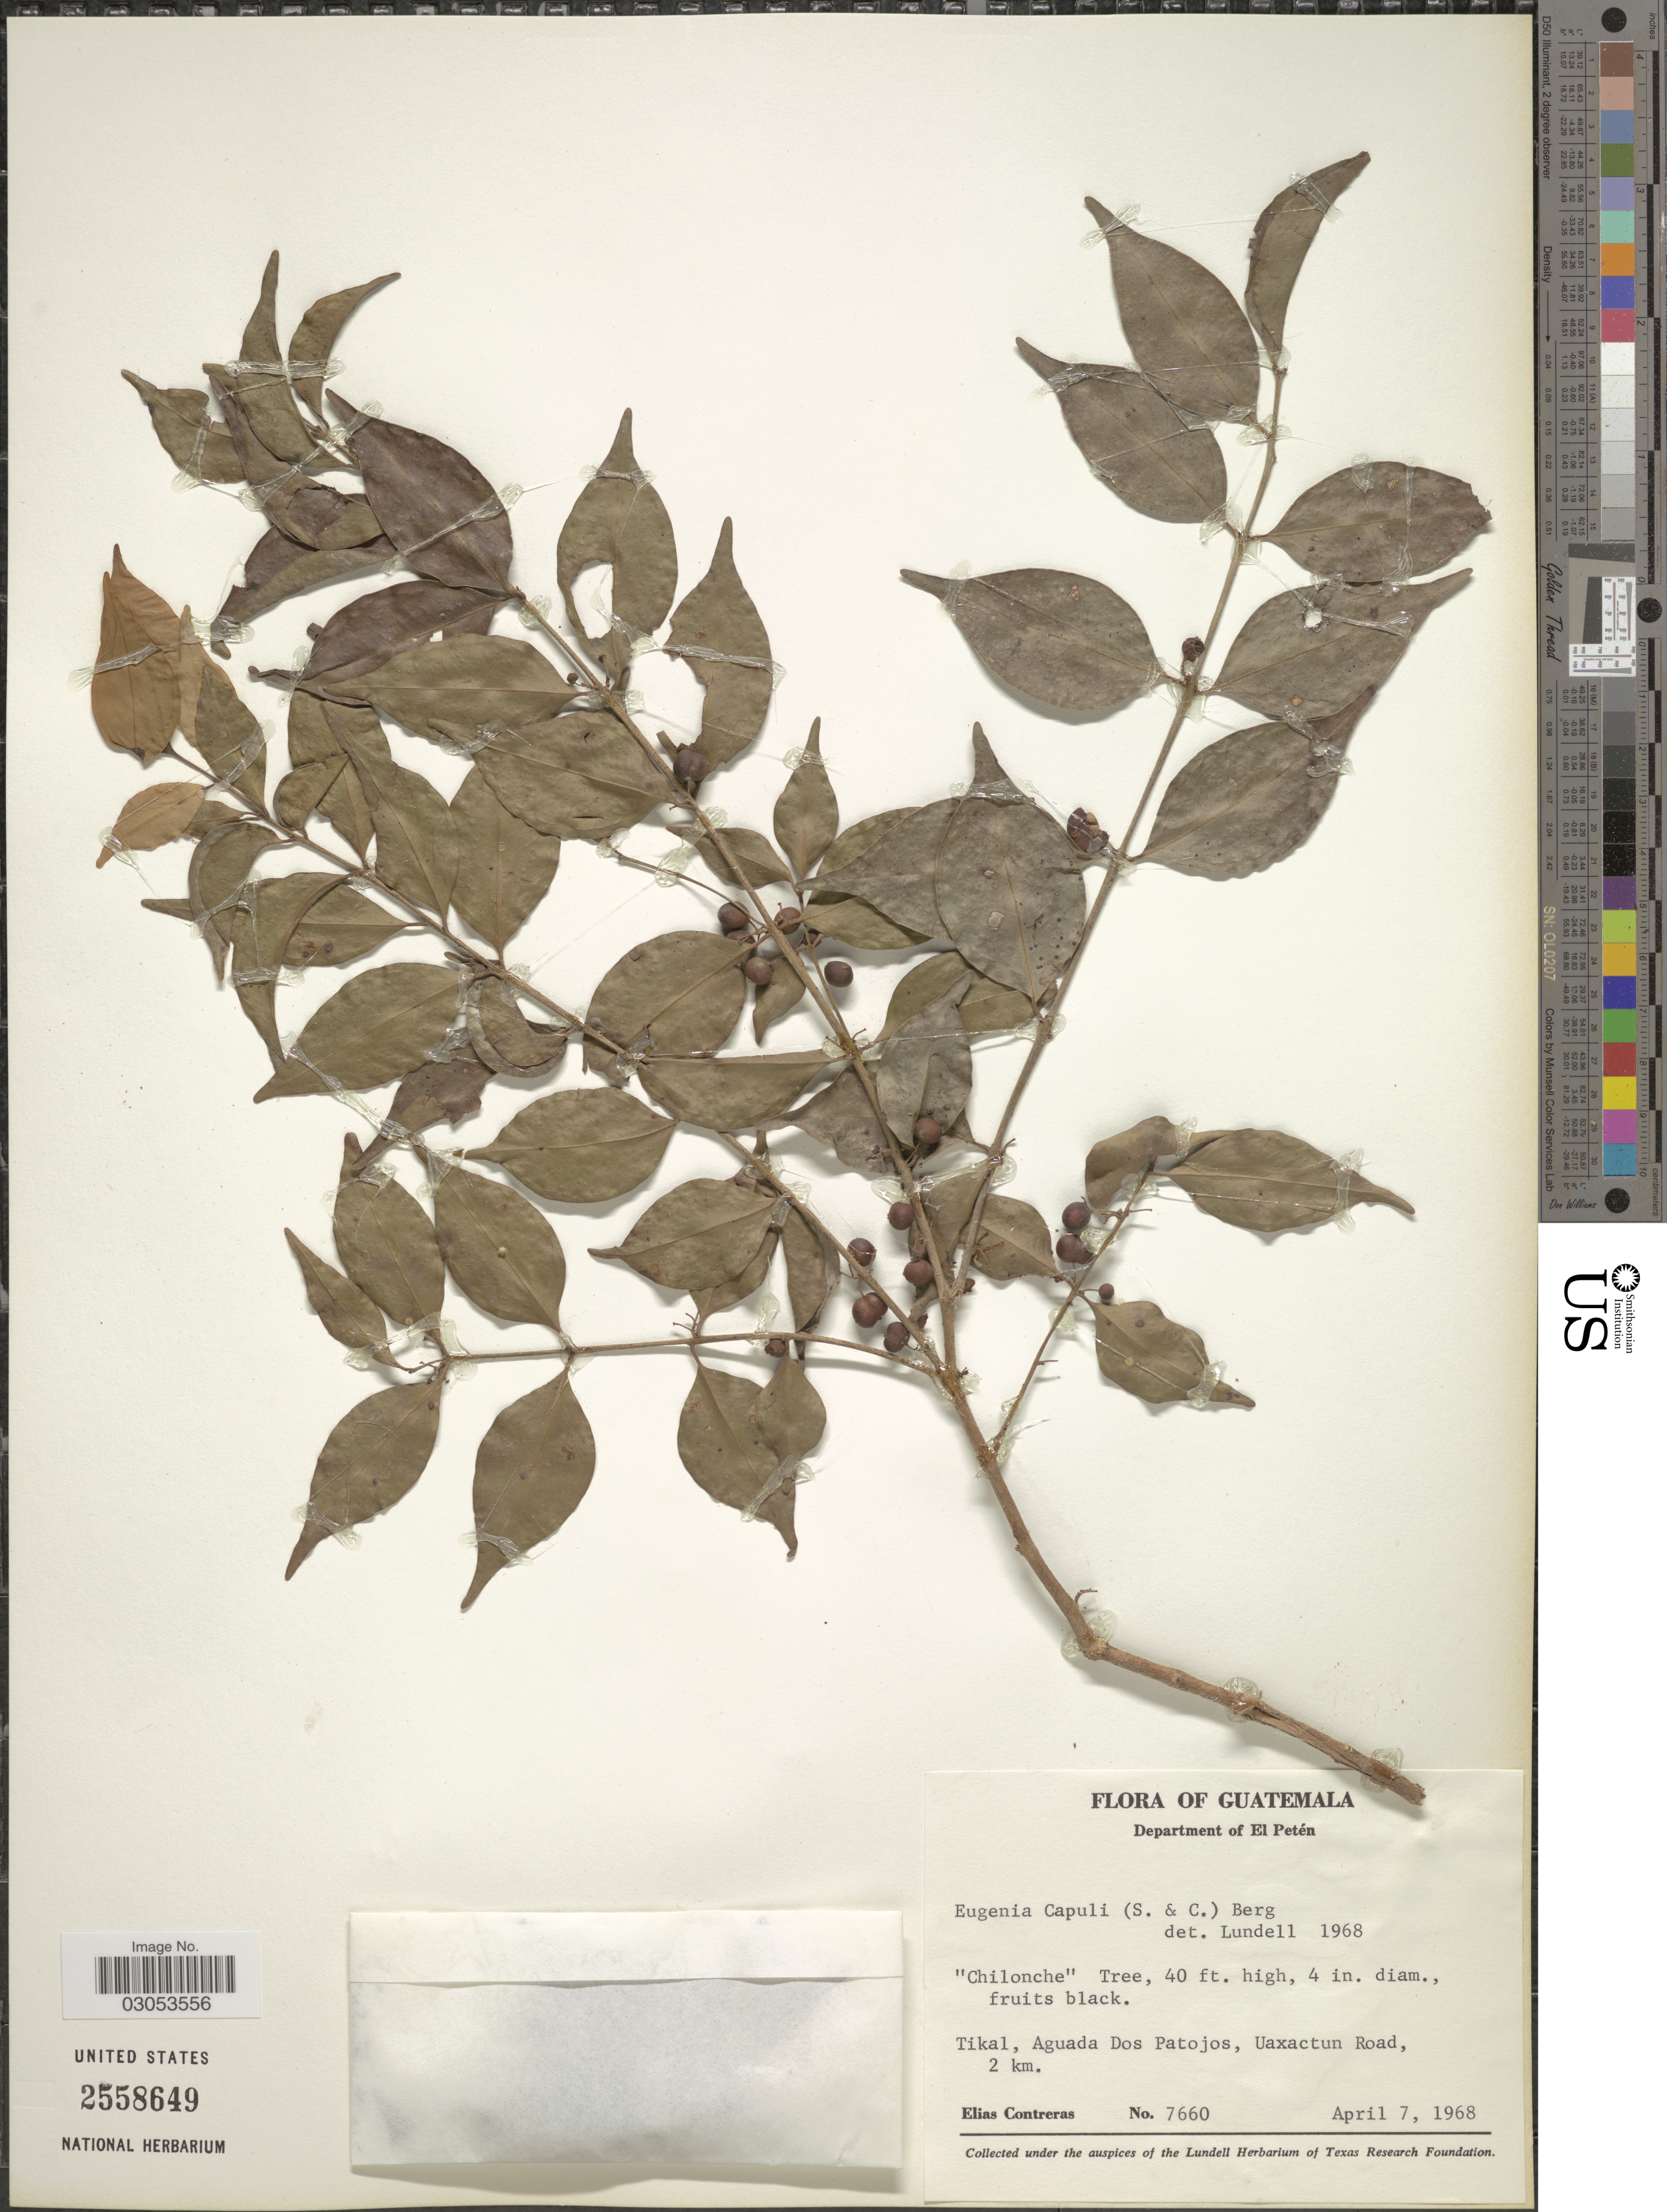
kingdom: Plantae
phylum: Tracheophyta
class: Magnoliopsida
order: Myrtales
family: Myrtaceae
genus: Eugenia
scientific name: Eugenia capuli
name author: (Schltdl. & Cham.) Hook. & Arn.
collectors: E. Contreras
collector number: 7660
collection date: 1968-04-07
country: Guatemala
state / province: El Petén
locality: Department of El Petén. Tikal, Aguada Dos Patojos, Uaxactun Road, 2 km.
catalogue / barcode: US 2558649